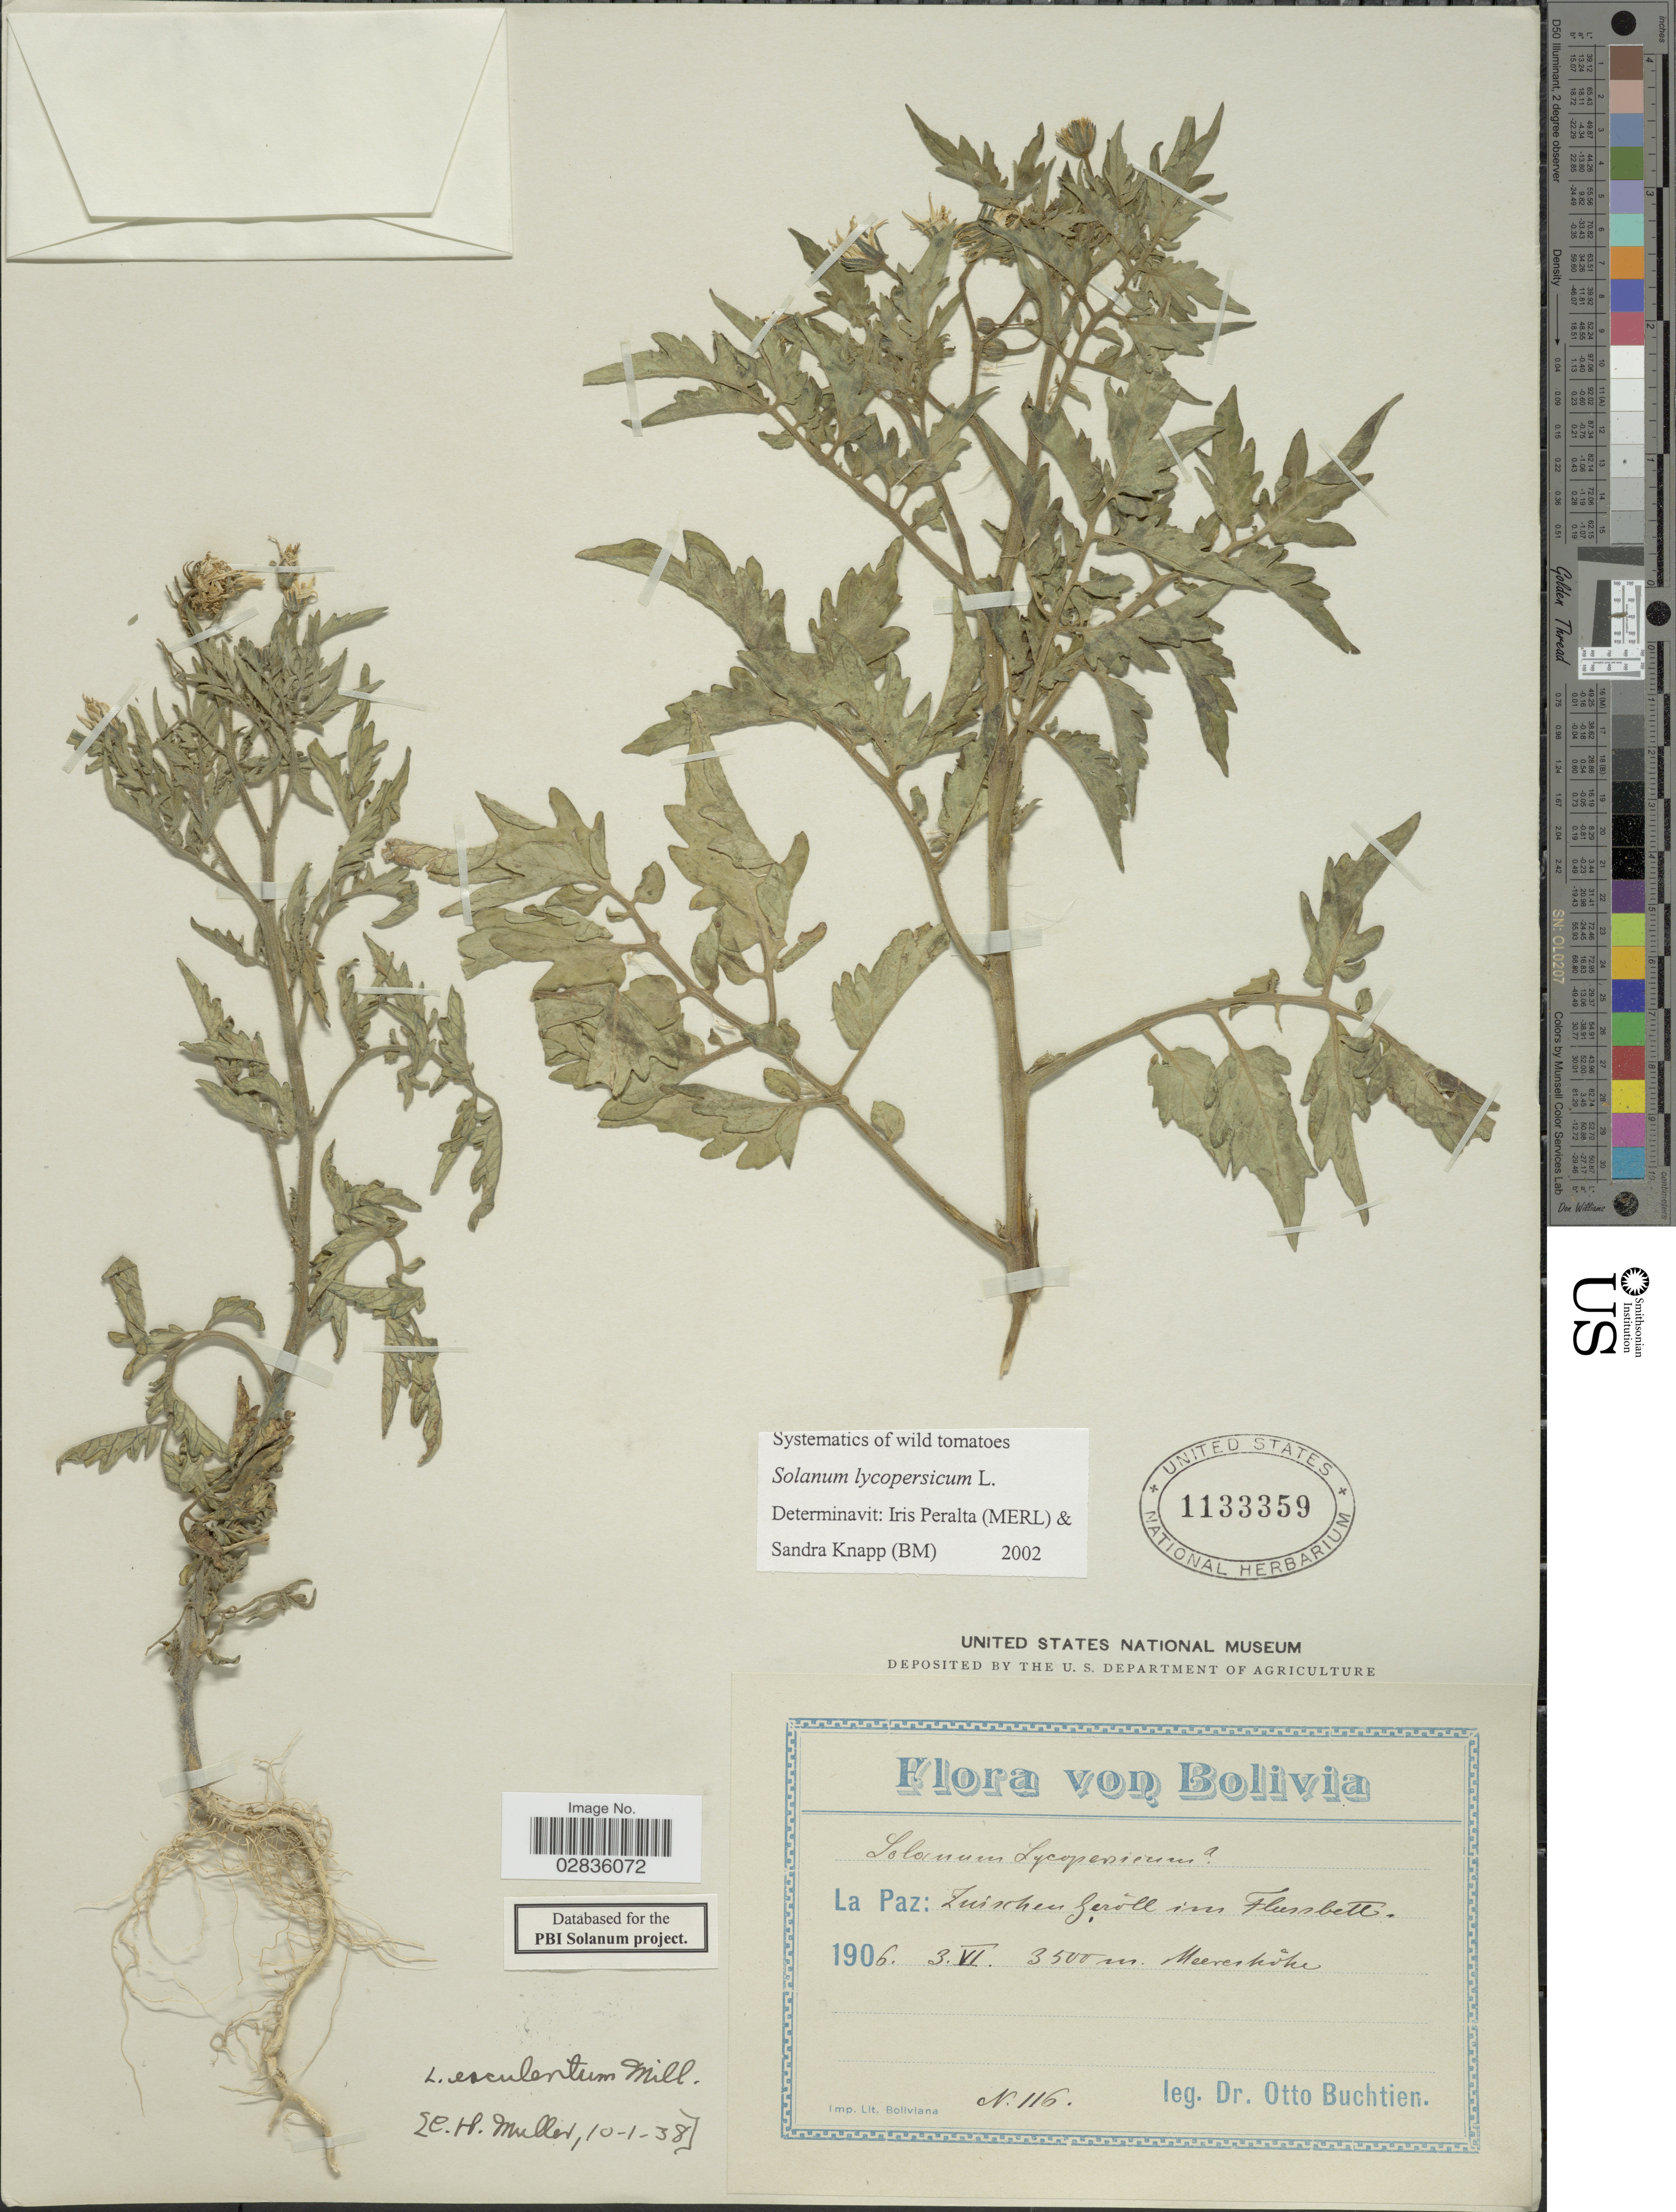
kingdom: Plantae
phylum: Tracheophyta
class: Magnoliopsida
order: Solanales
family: Solanaceae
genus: Solanum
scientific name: Solanum lycopersicum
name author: L.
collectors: O. Buchtien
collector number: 116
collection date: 1906-06-03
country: Bolivia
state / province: La Paz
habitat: Zwischen gerüll im Flussbett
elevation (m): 3500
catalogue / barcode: US 1133359